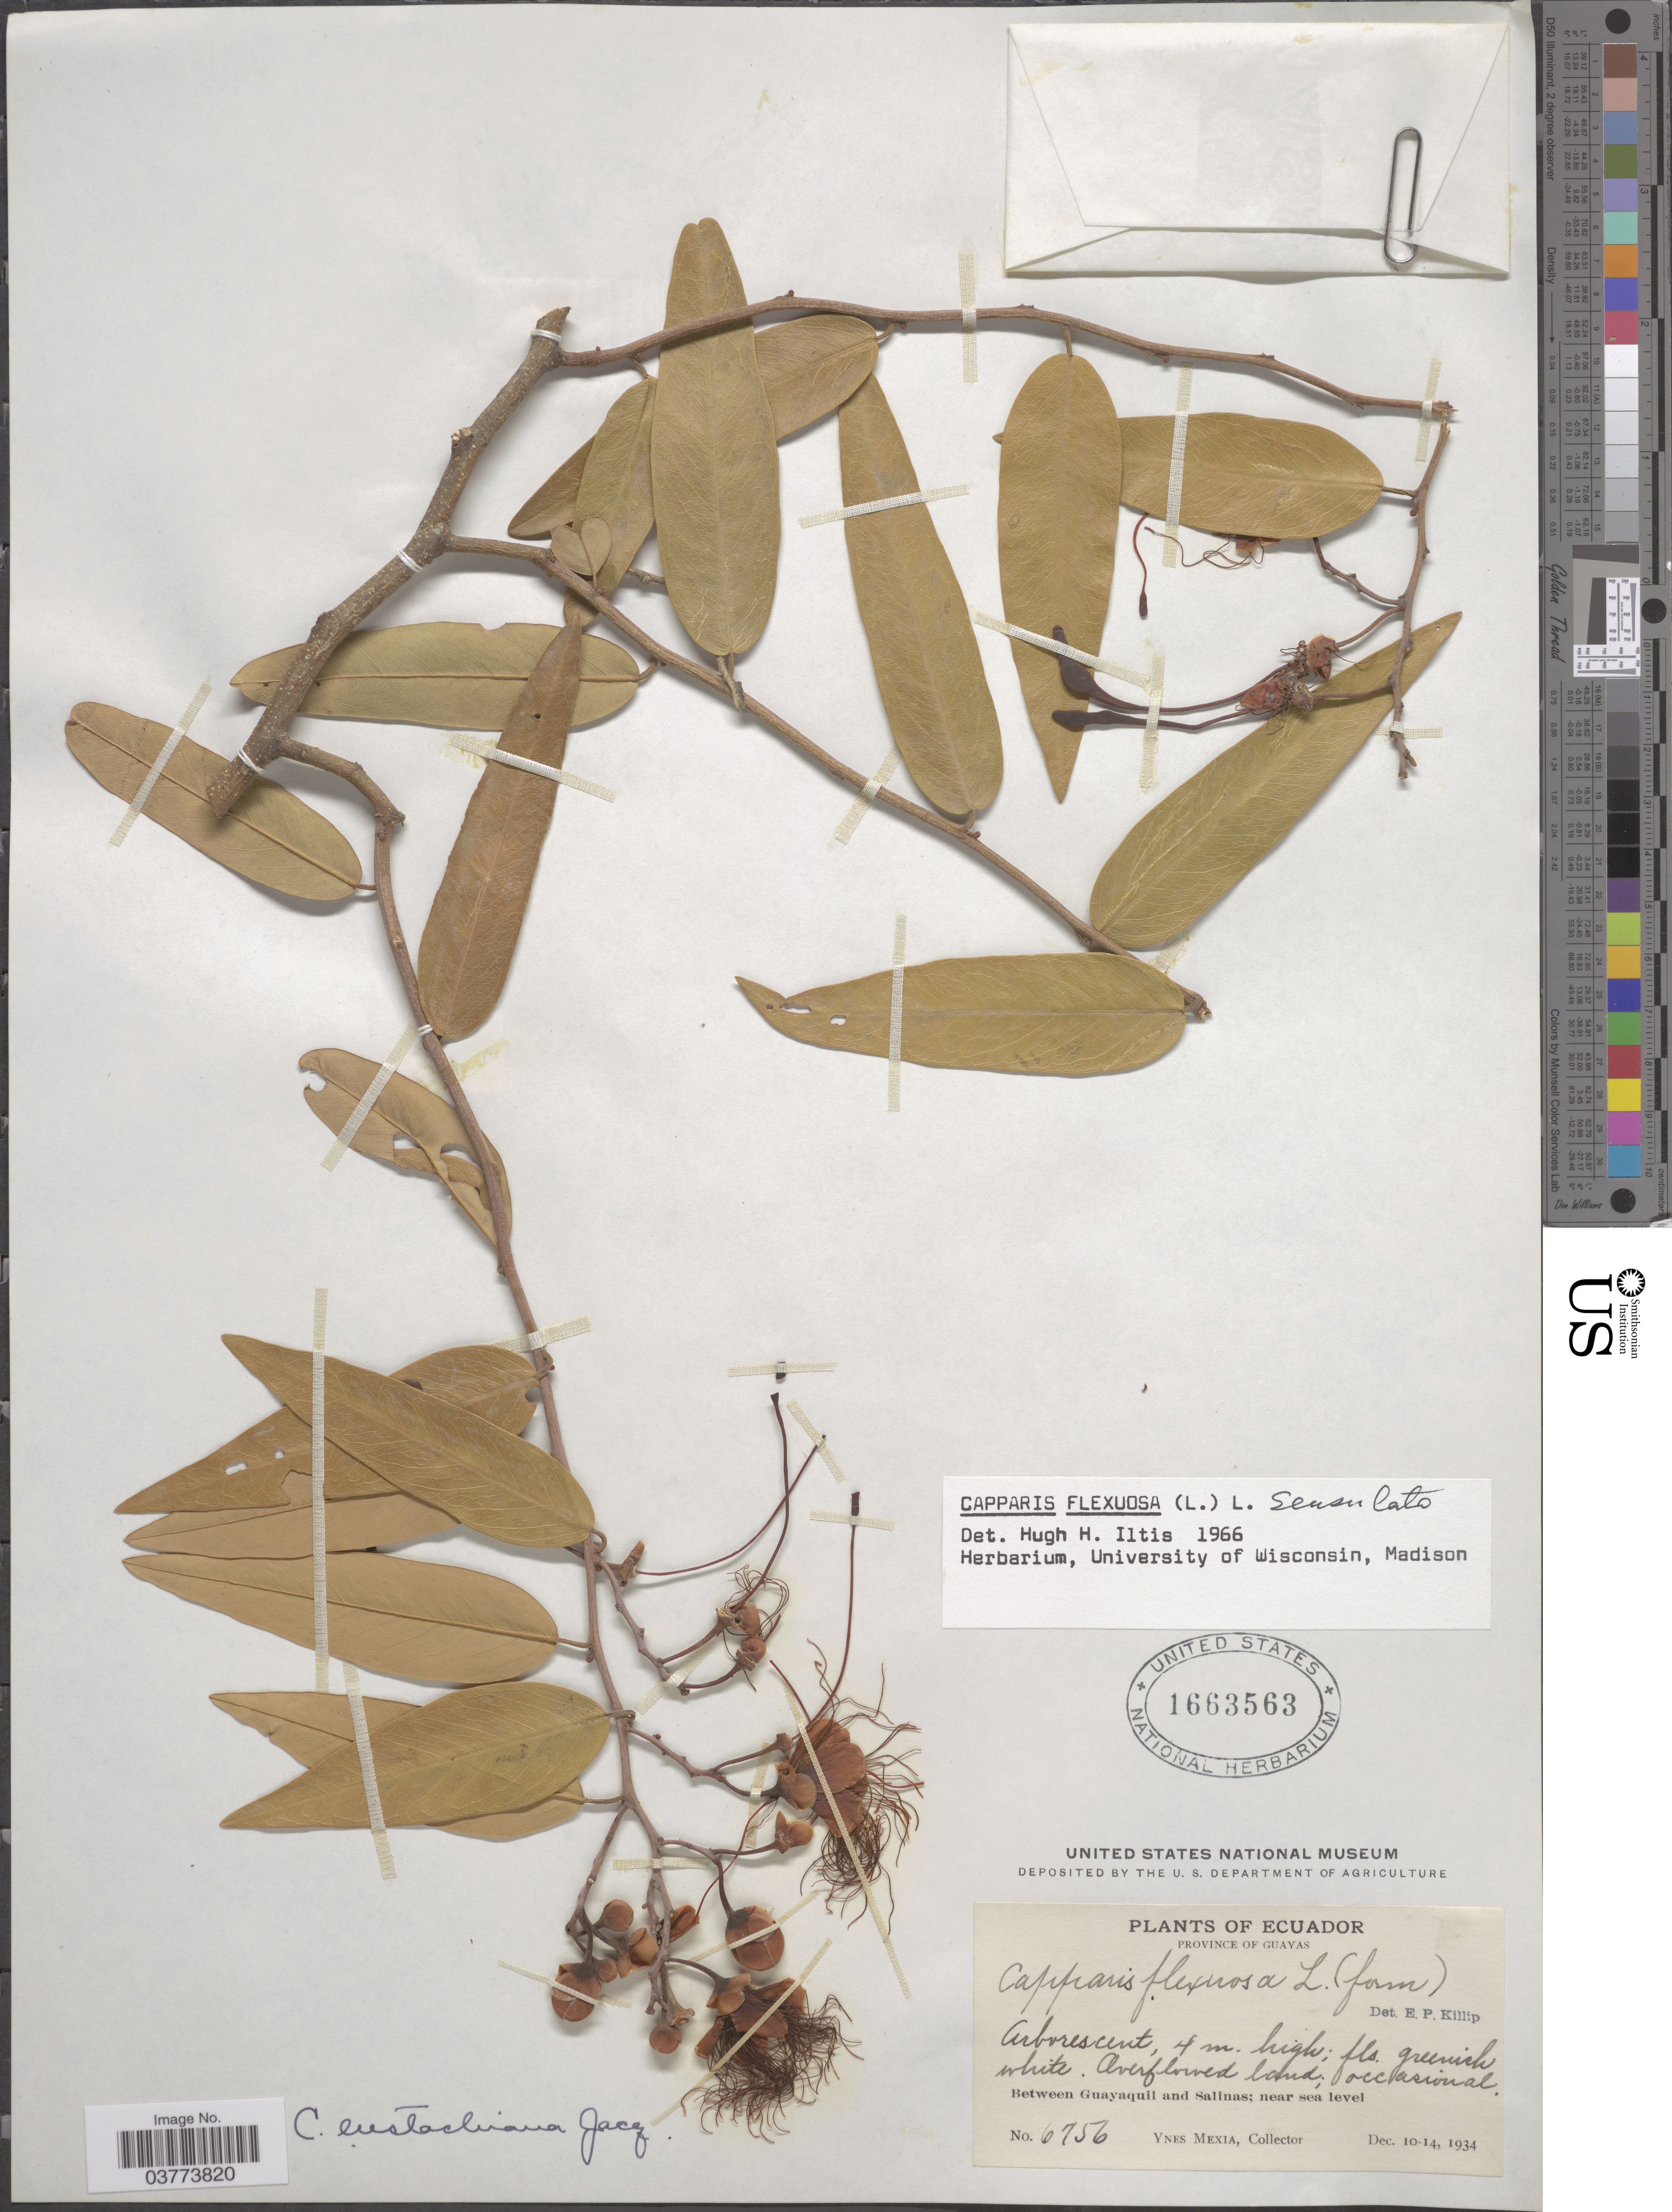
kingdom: Plantae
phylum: Tracheophyta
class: Magnoliopsida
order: Brassicales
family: Capparaceae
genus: Cynophalla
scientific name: Cynophalla flexuosa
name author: (L.) J. Presl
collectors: Y. Mexia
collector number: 6756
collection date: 1934-12-10/1934-12-14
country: Ecuador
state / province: Guayas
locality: Between Guayaquil and Salinas.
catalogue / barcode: US 1663563